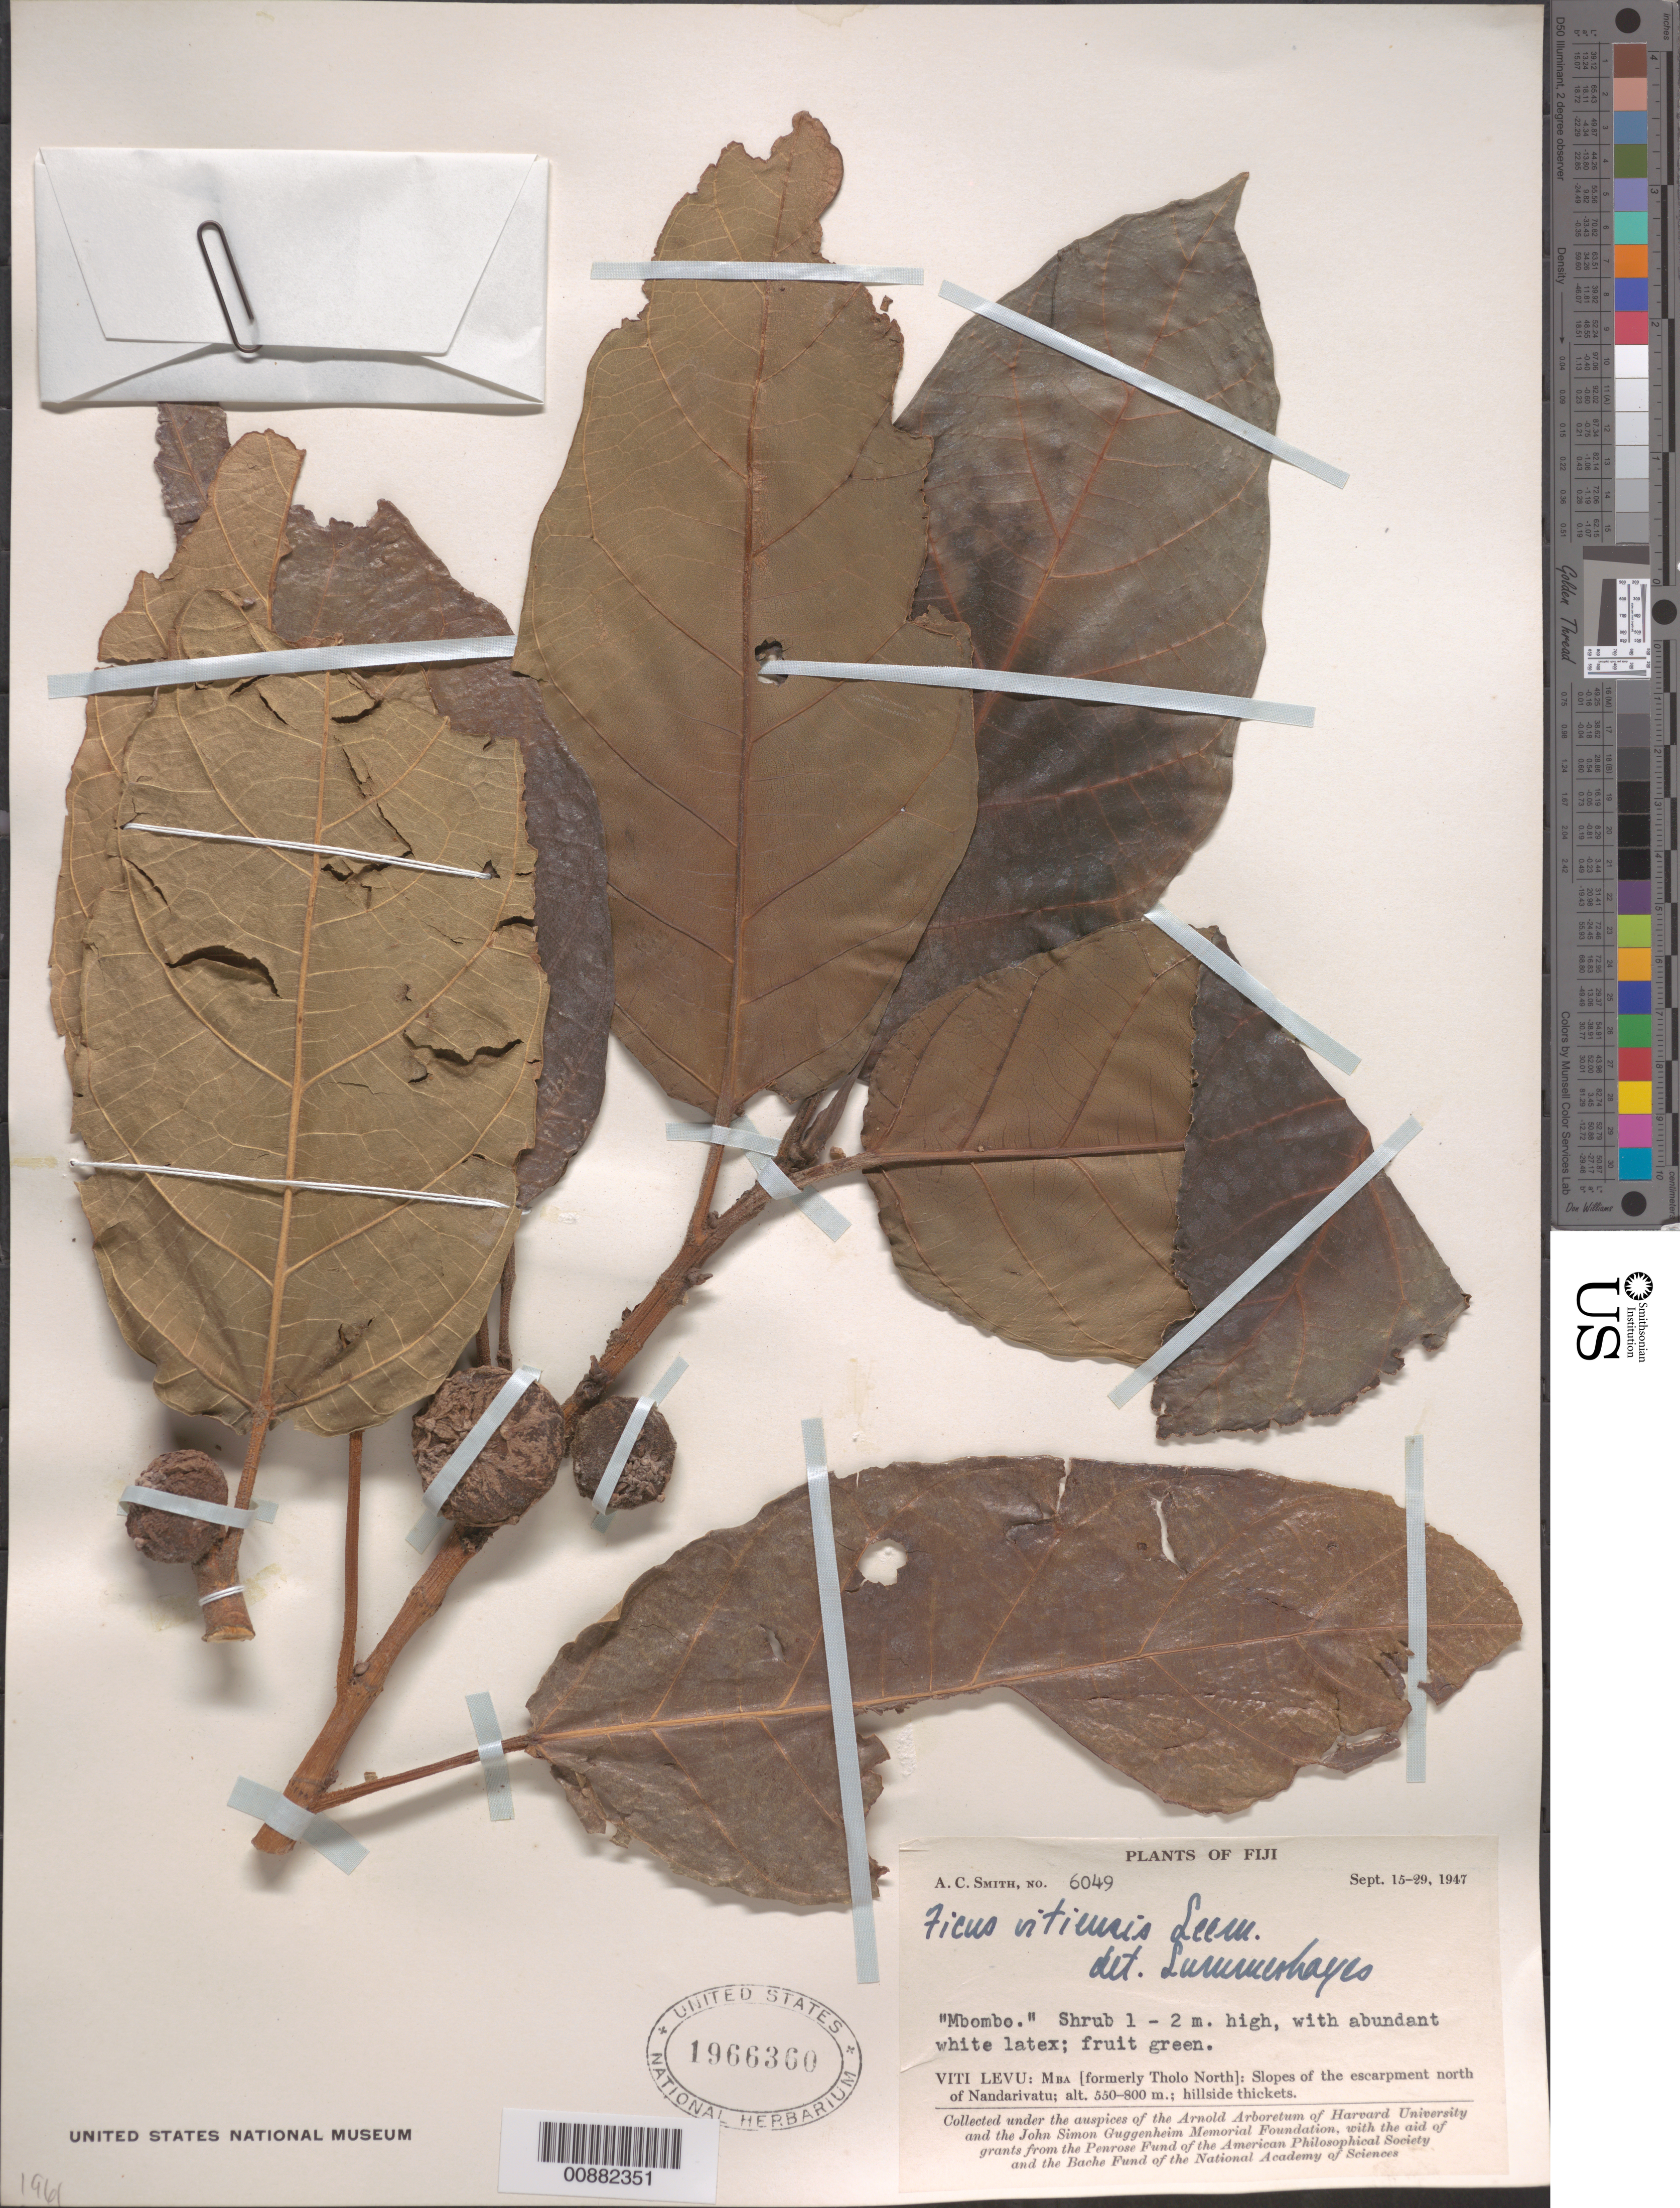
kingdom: Plantae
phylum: Tracheophyta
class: Magnoliopsida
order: Rosales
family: Moraceae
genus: Ficus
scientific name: Ficus vitiensis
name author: Seem.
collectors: C. A. Smith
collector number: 6049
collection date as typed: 15 Sep 1947 to 29 Sep 1947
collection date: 1947-09-15/1947-09-29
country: Fiji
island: Viti Levu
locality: Slopes of the escarpment N of Nandarivatu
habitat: Hillside thickets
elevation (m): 550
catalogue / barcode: US 1966360